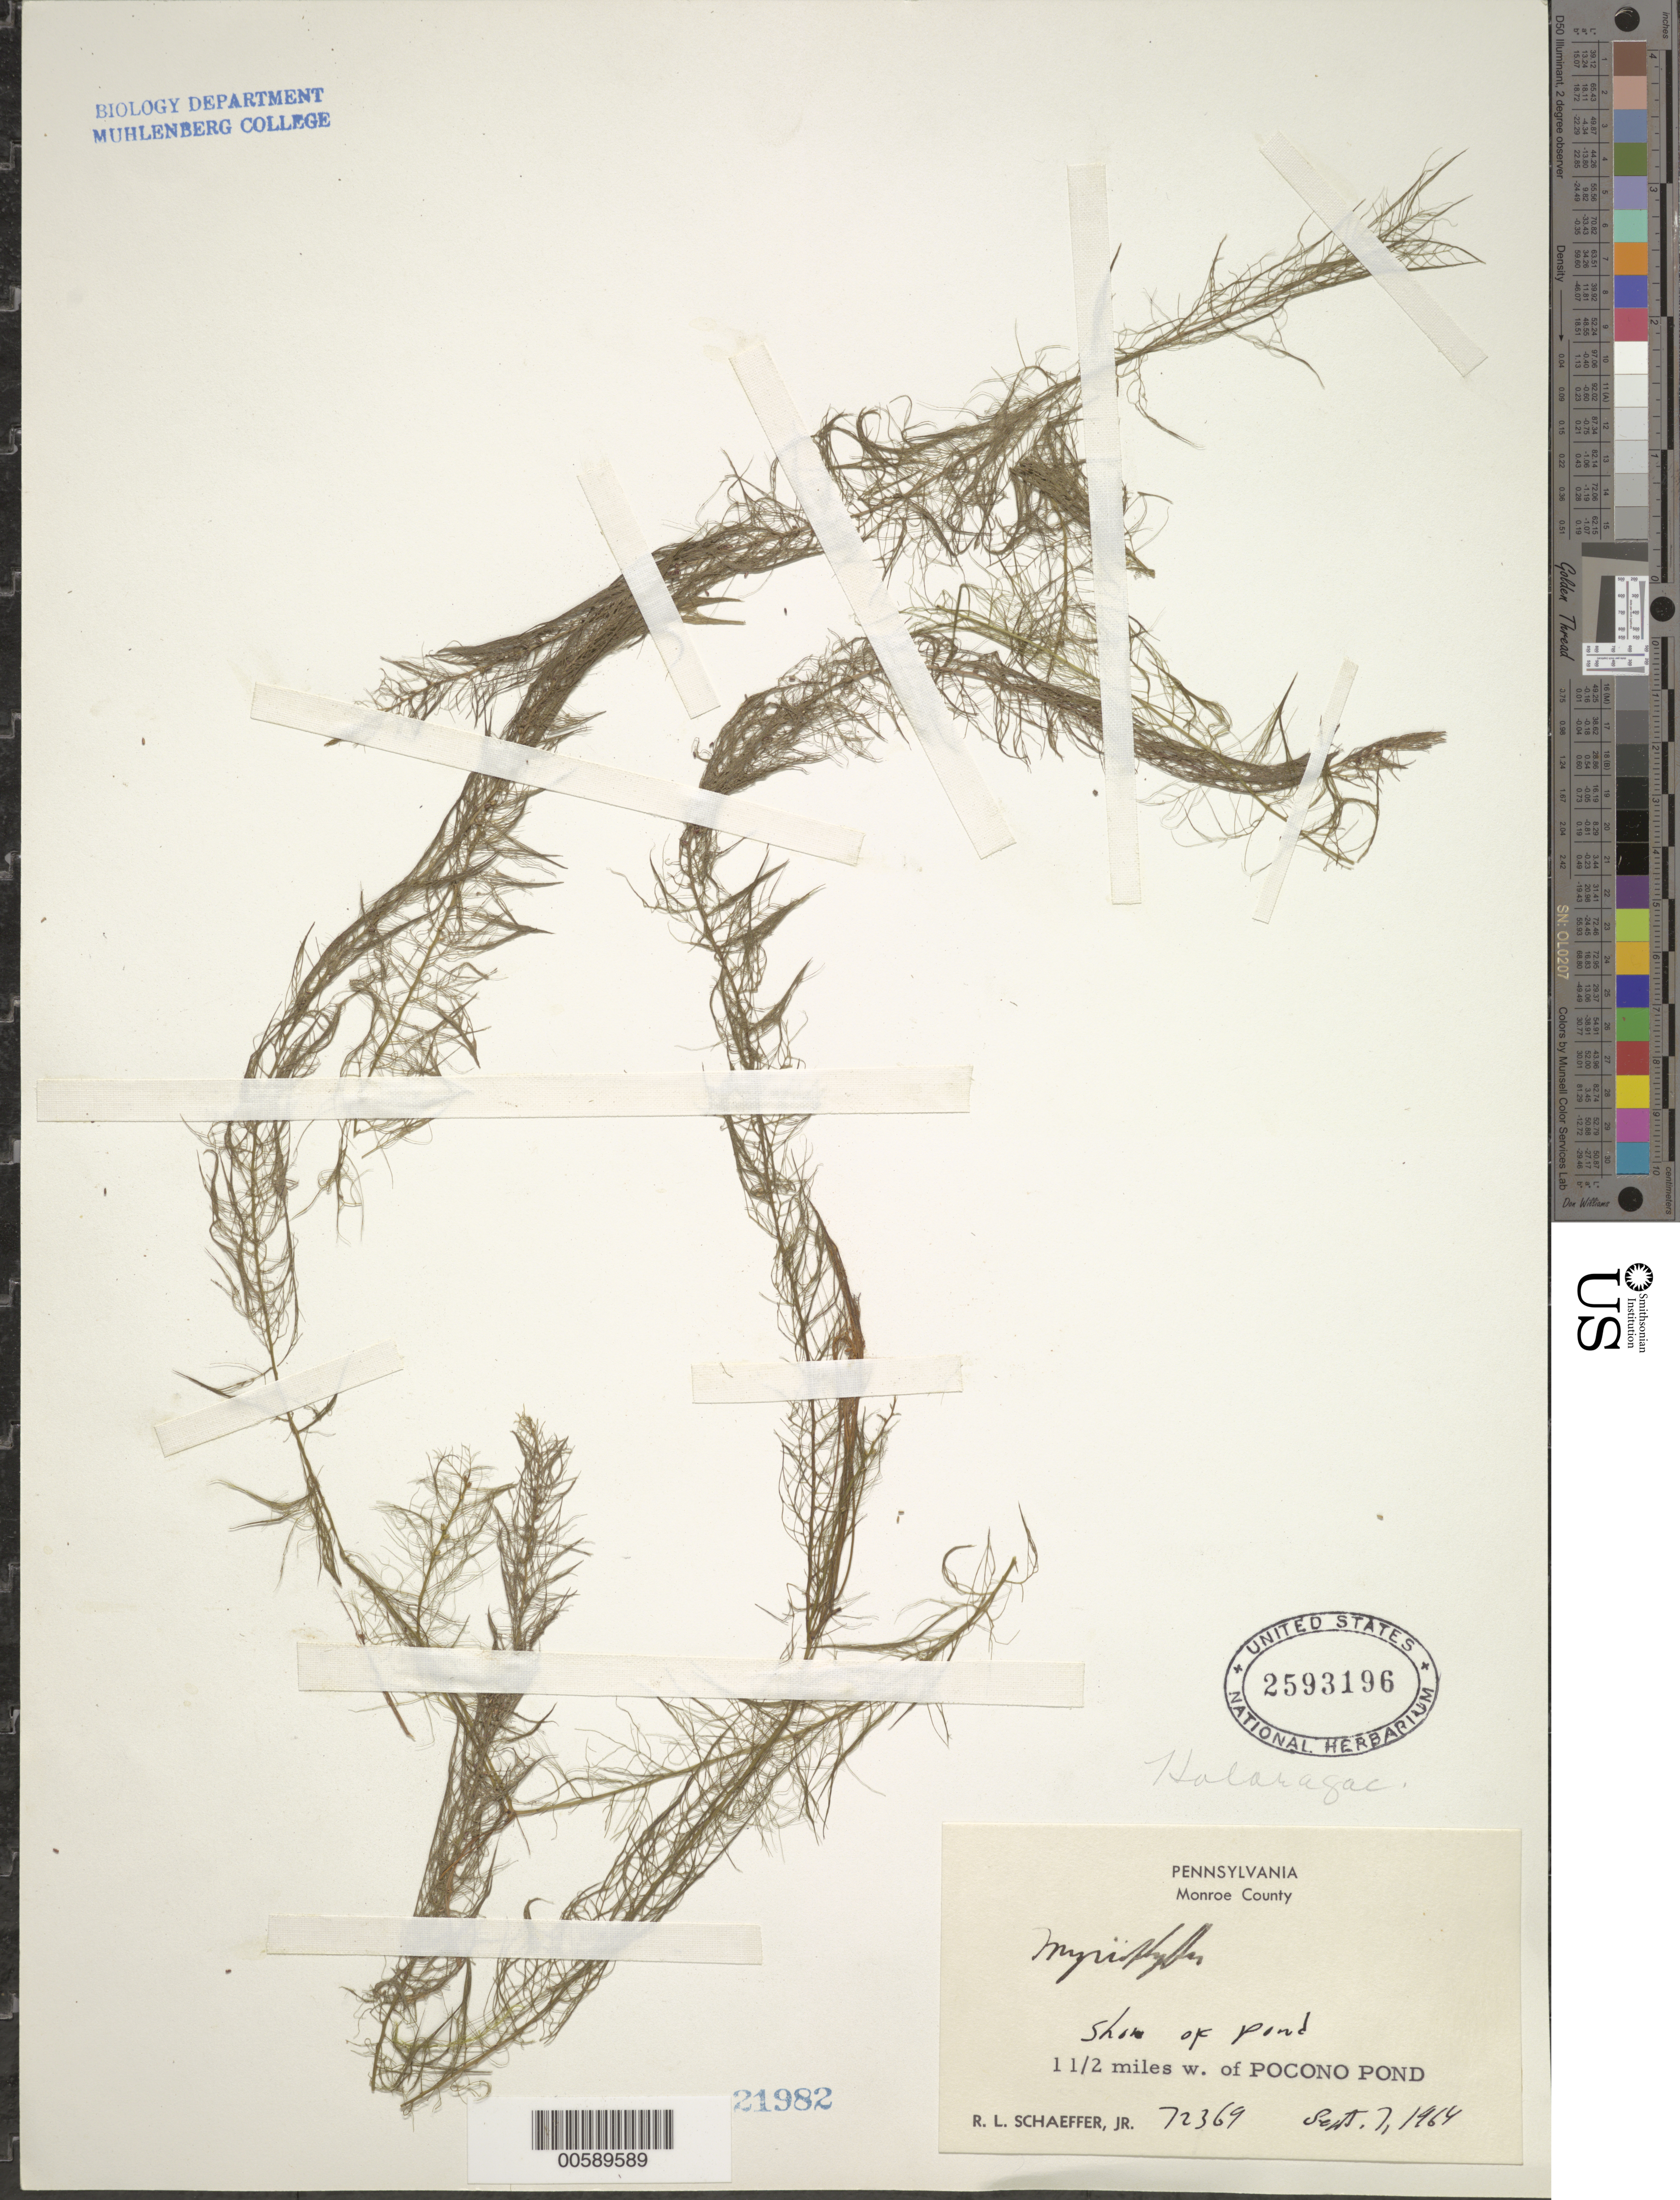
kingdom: Plantae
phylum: Tracheophyta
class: Magnoliopsida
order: Saxifragales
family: Haloragaceae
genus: Myriophyllum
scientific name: Myriophyllum sp.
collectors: R. Shaeffer Jr.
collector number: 72369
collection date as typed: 07 Sep 1964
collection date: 1964-09-07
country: United States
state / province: Pennsylvania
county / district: Monroe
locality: W of Pocono Pond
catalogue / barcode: US 2593196